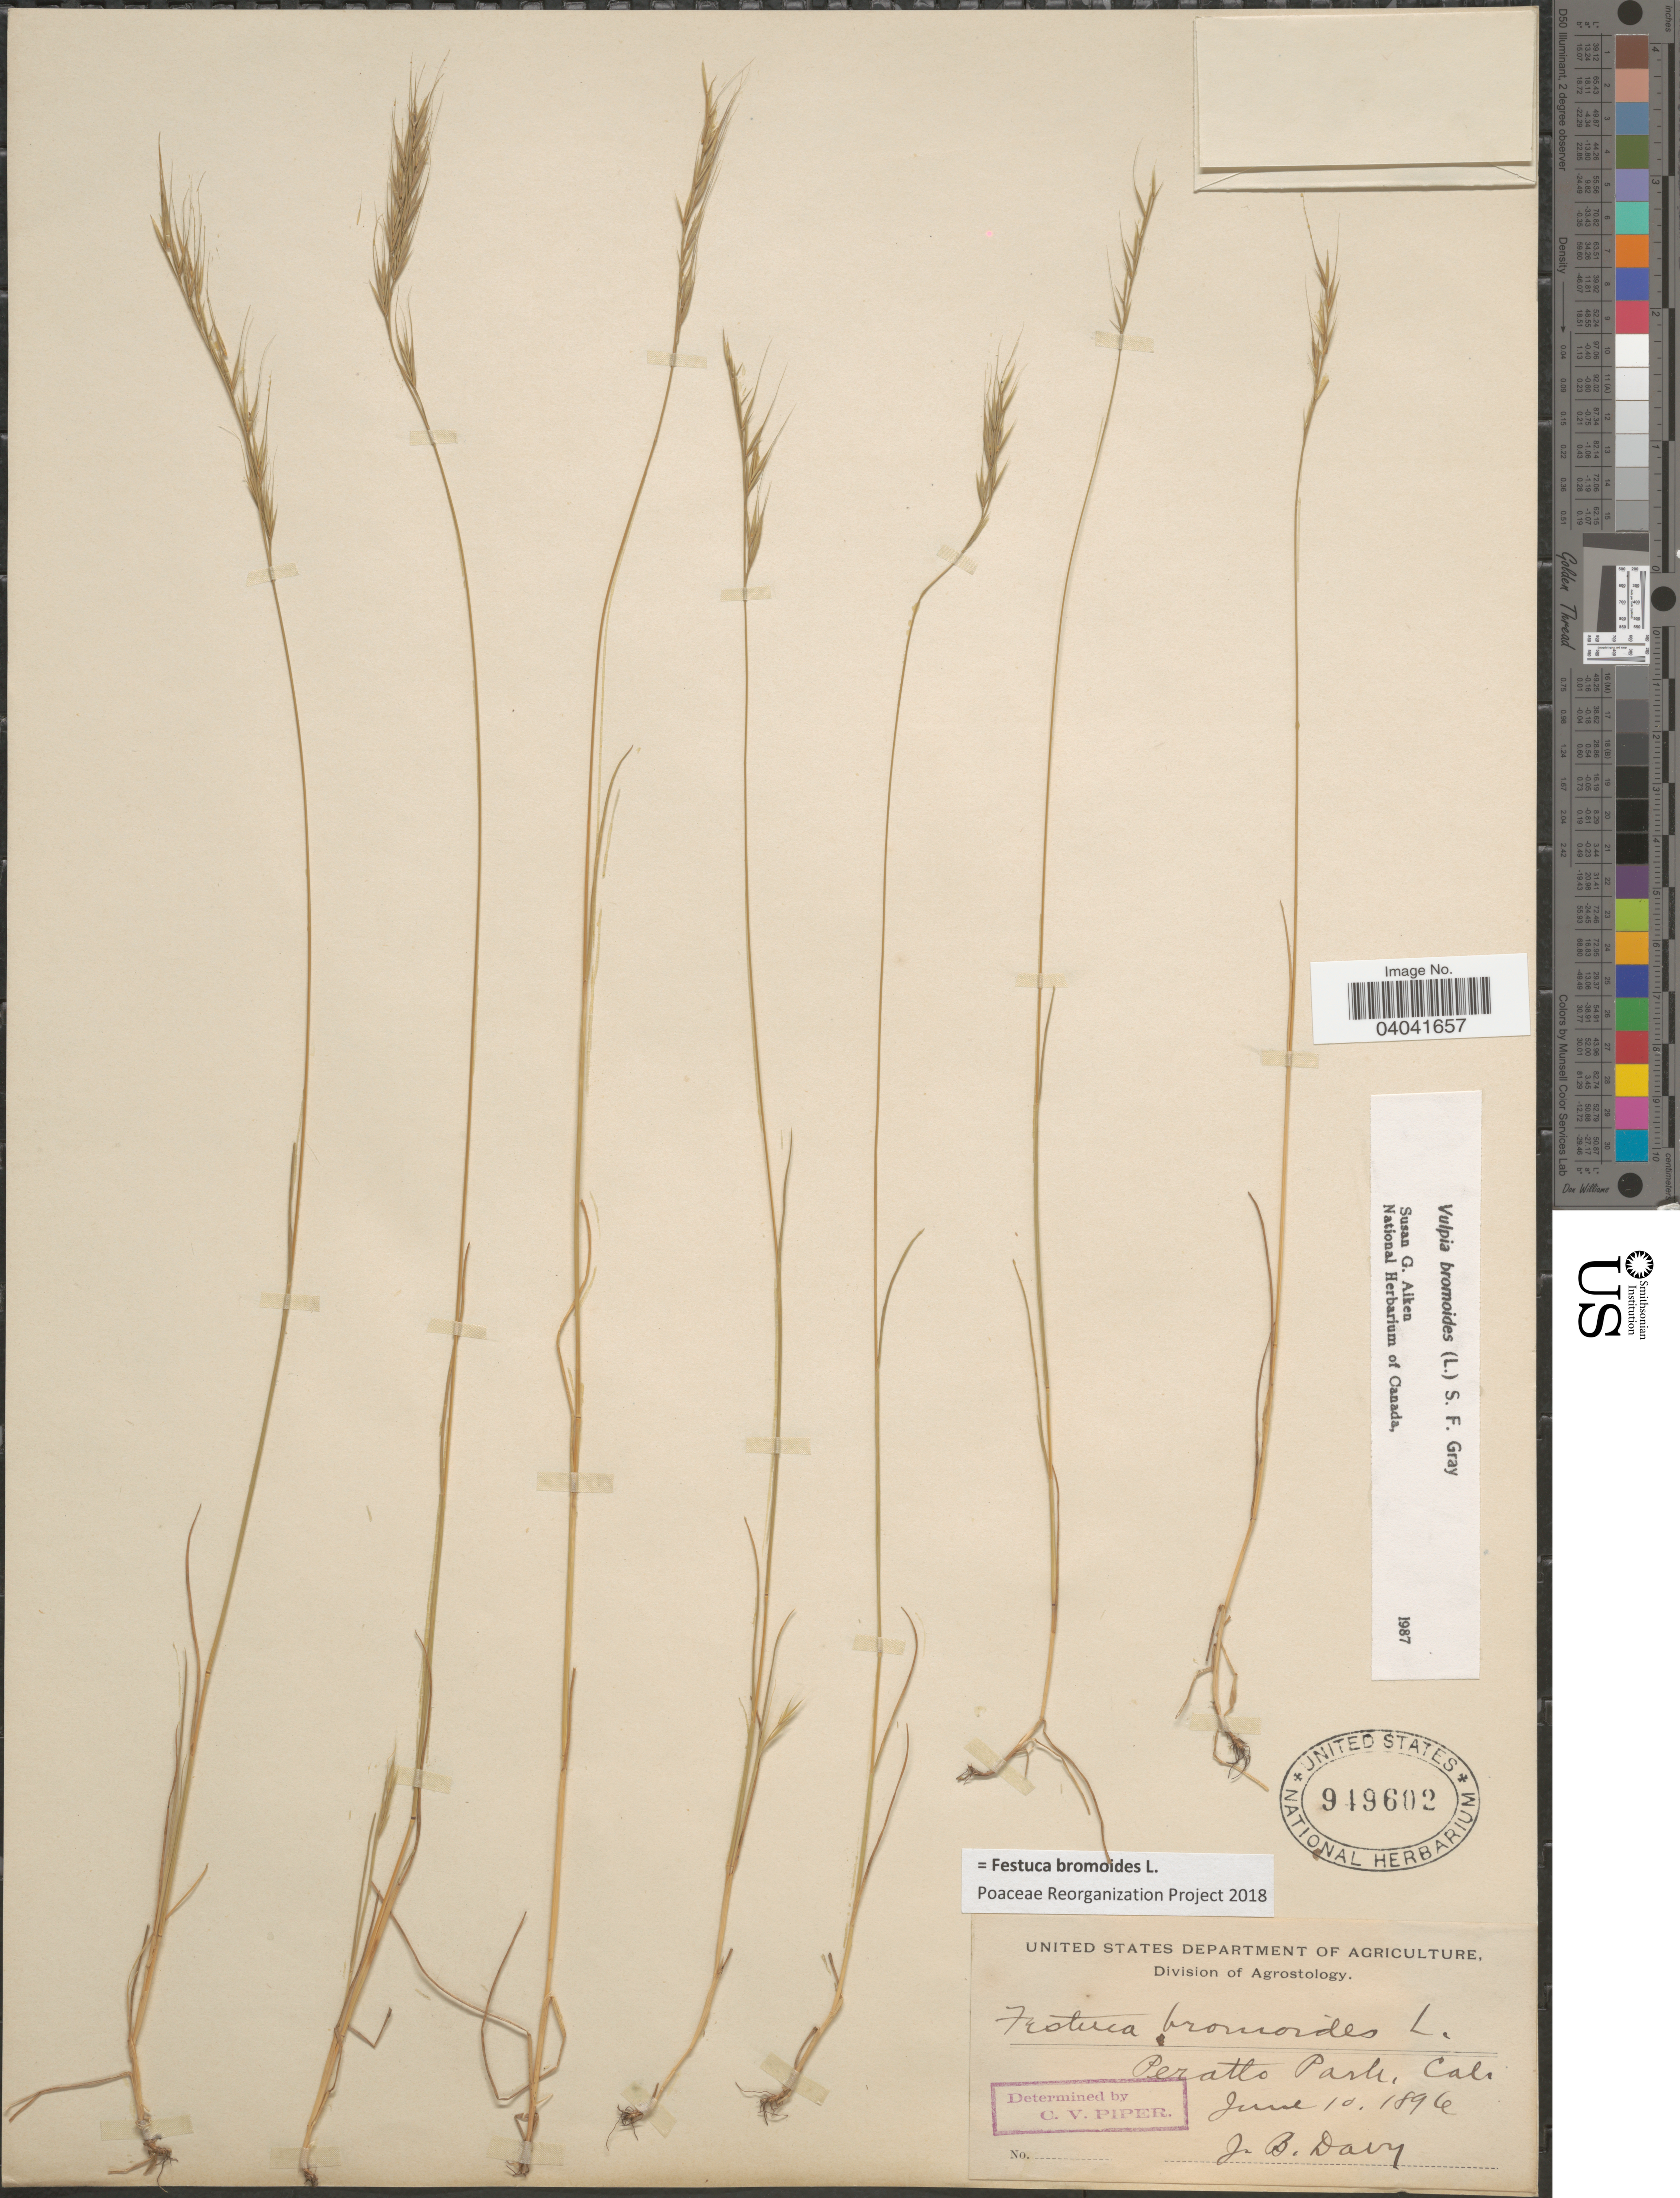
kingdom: Plantae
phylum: Tracheophyta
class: Liliopsida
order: Poales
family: Poaceae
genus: Festuca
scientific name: Festuca bromoides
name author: L.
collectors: J. Burtt Davy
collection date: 1896-06-10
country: United States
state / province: California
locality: Peratlo Park.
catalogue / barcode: US 949602